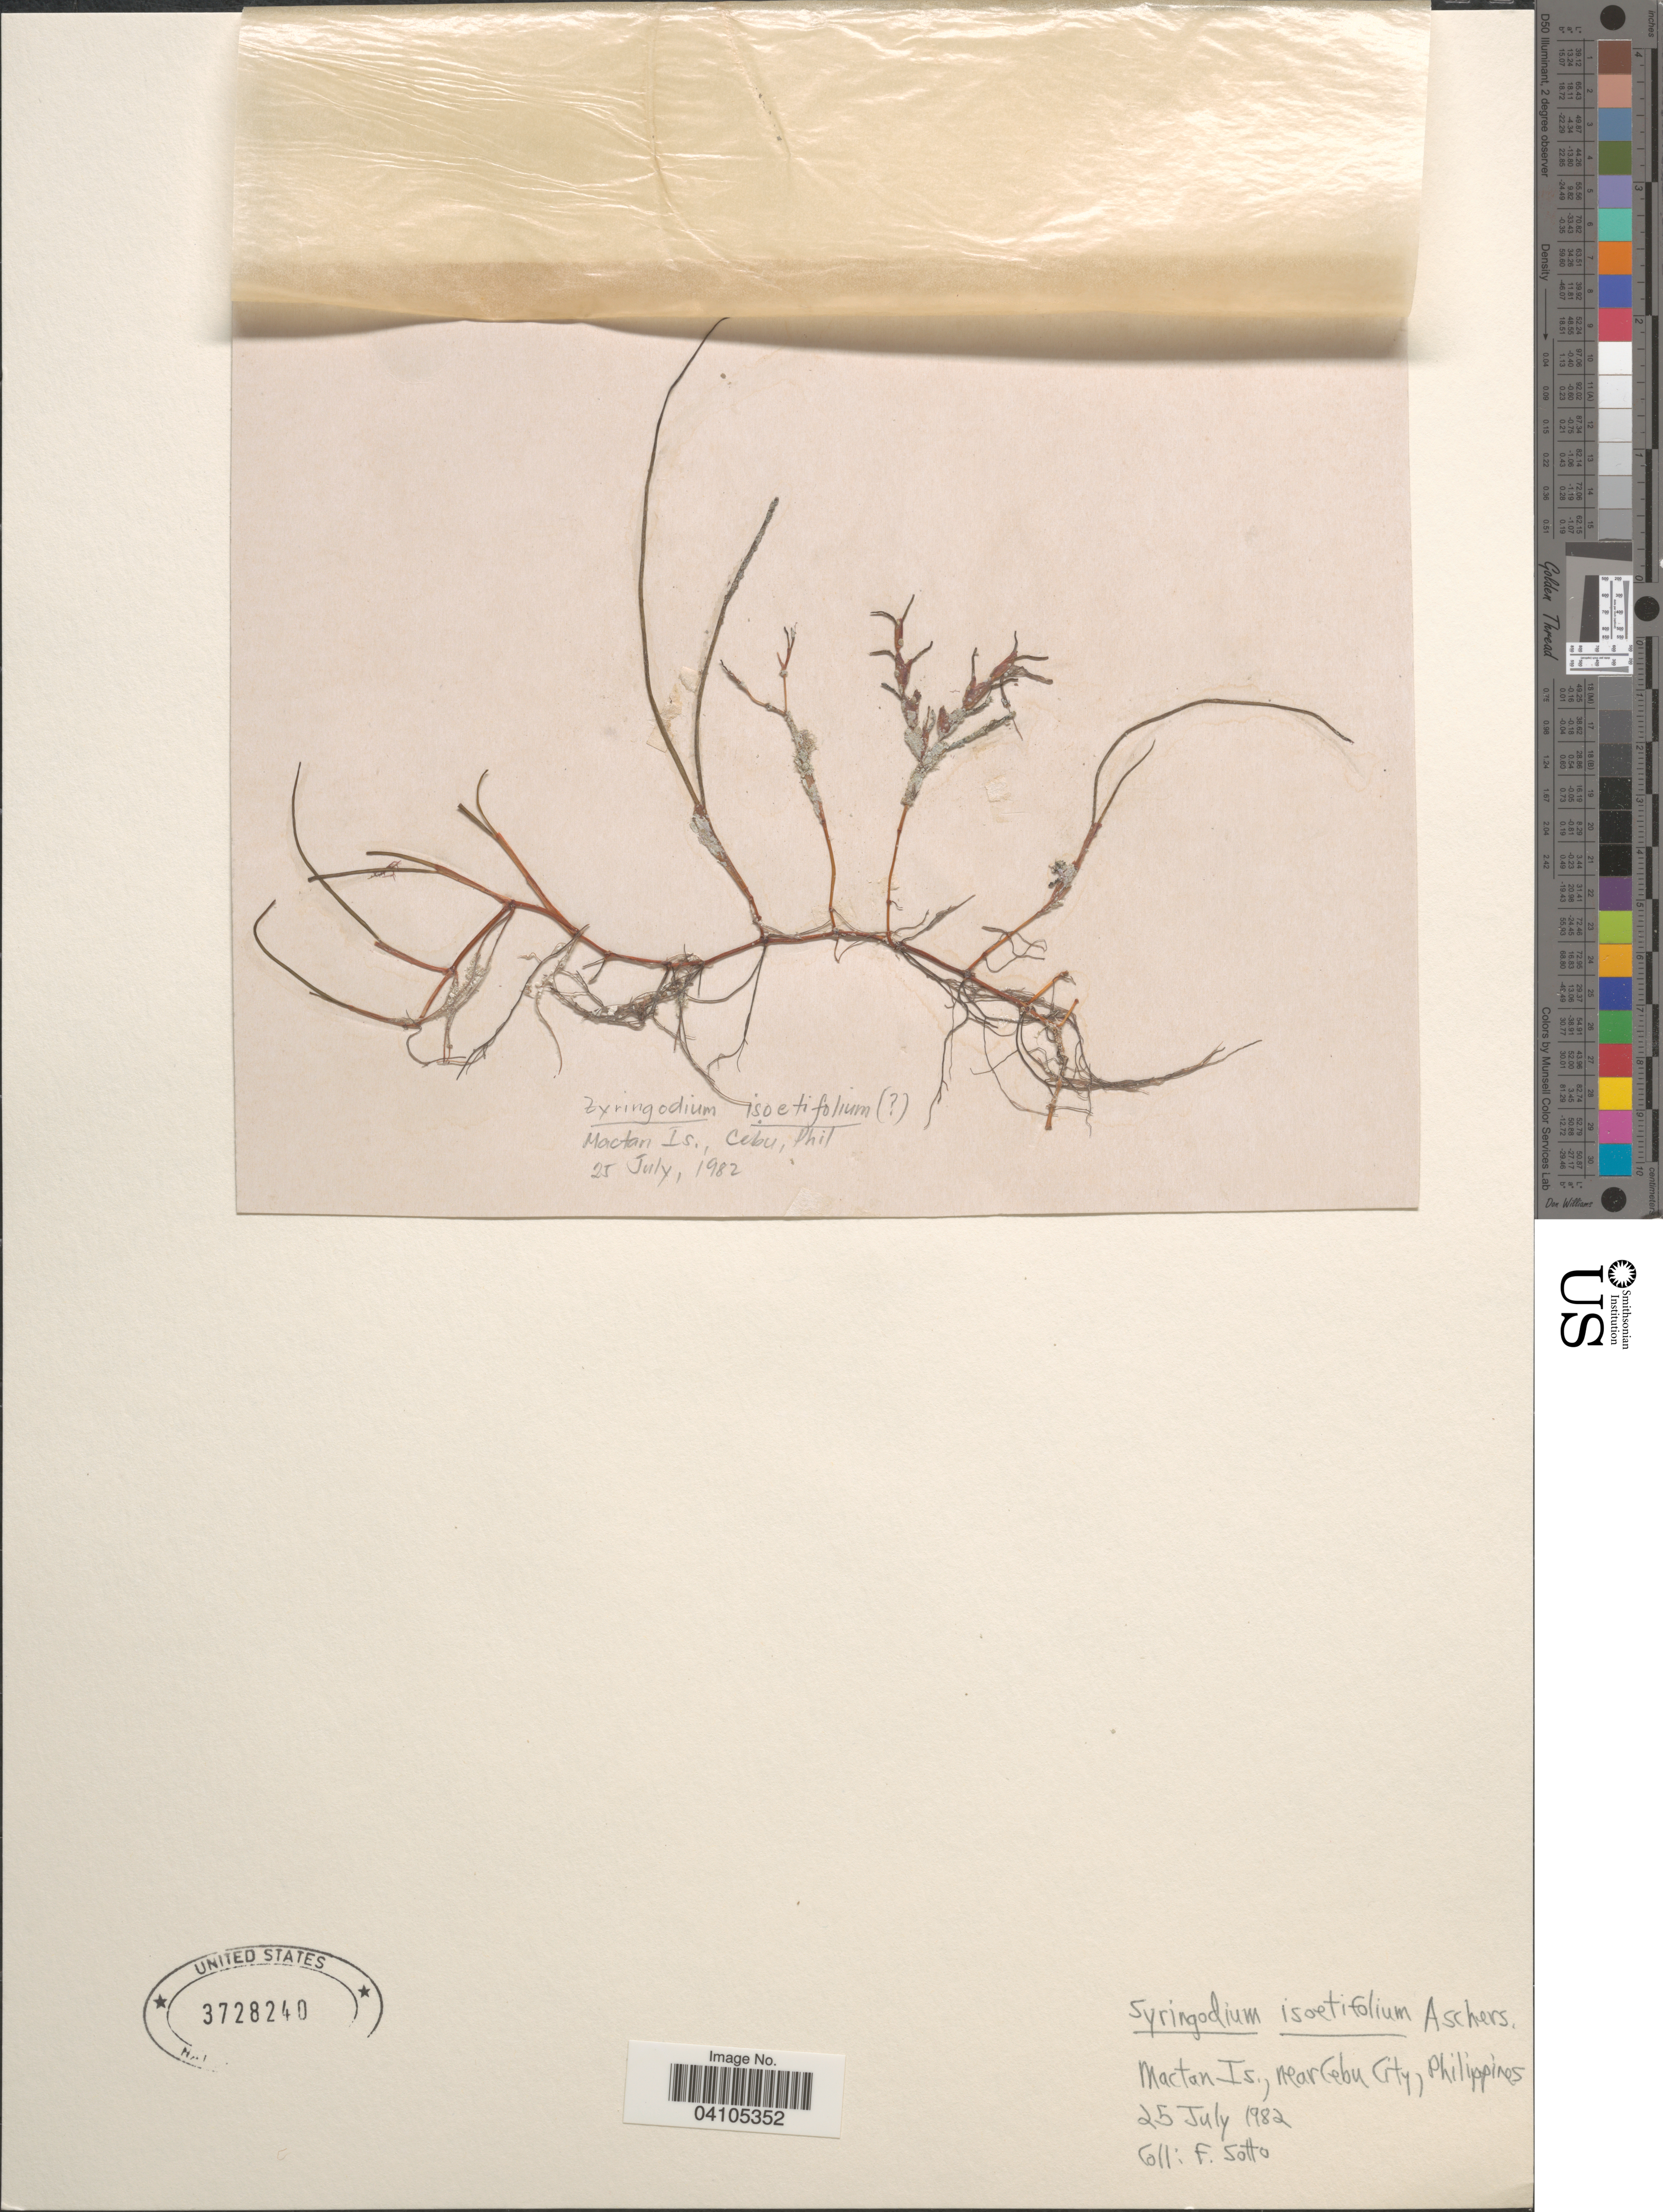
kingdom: Plantae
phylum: Tracheophyta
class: Liliopsida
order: Alismatales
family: Cymodoceaceae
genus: Syringodium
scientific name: Syringodium isoetifolium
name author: (Asch.) Dandy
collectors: F. Sotto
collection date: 1982-07-25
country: Philippines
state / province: Central Visayas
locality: Mactan Is., near Cebu City, Philippines.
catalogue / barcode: US 3728240